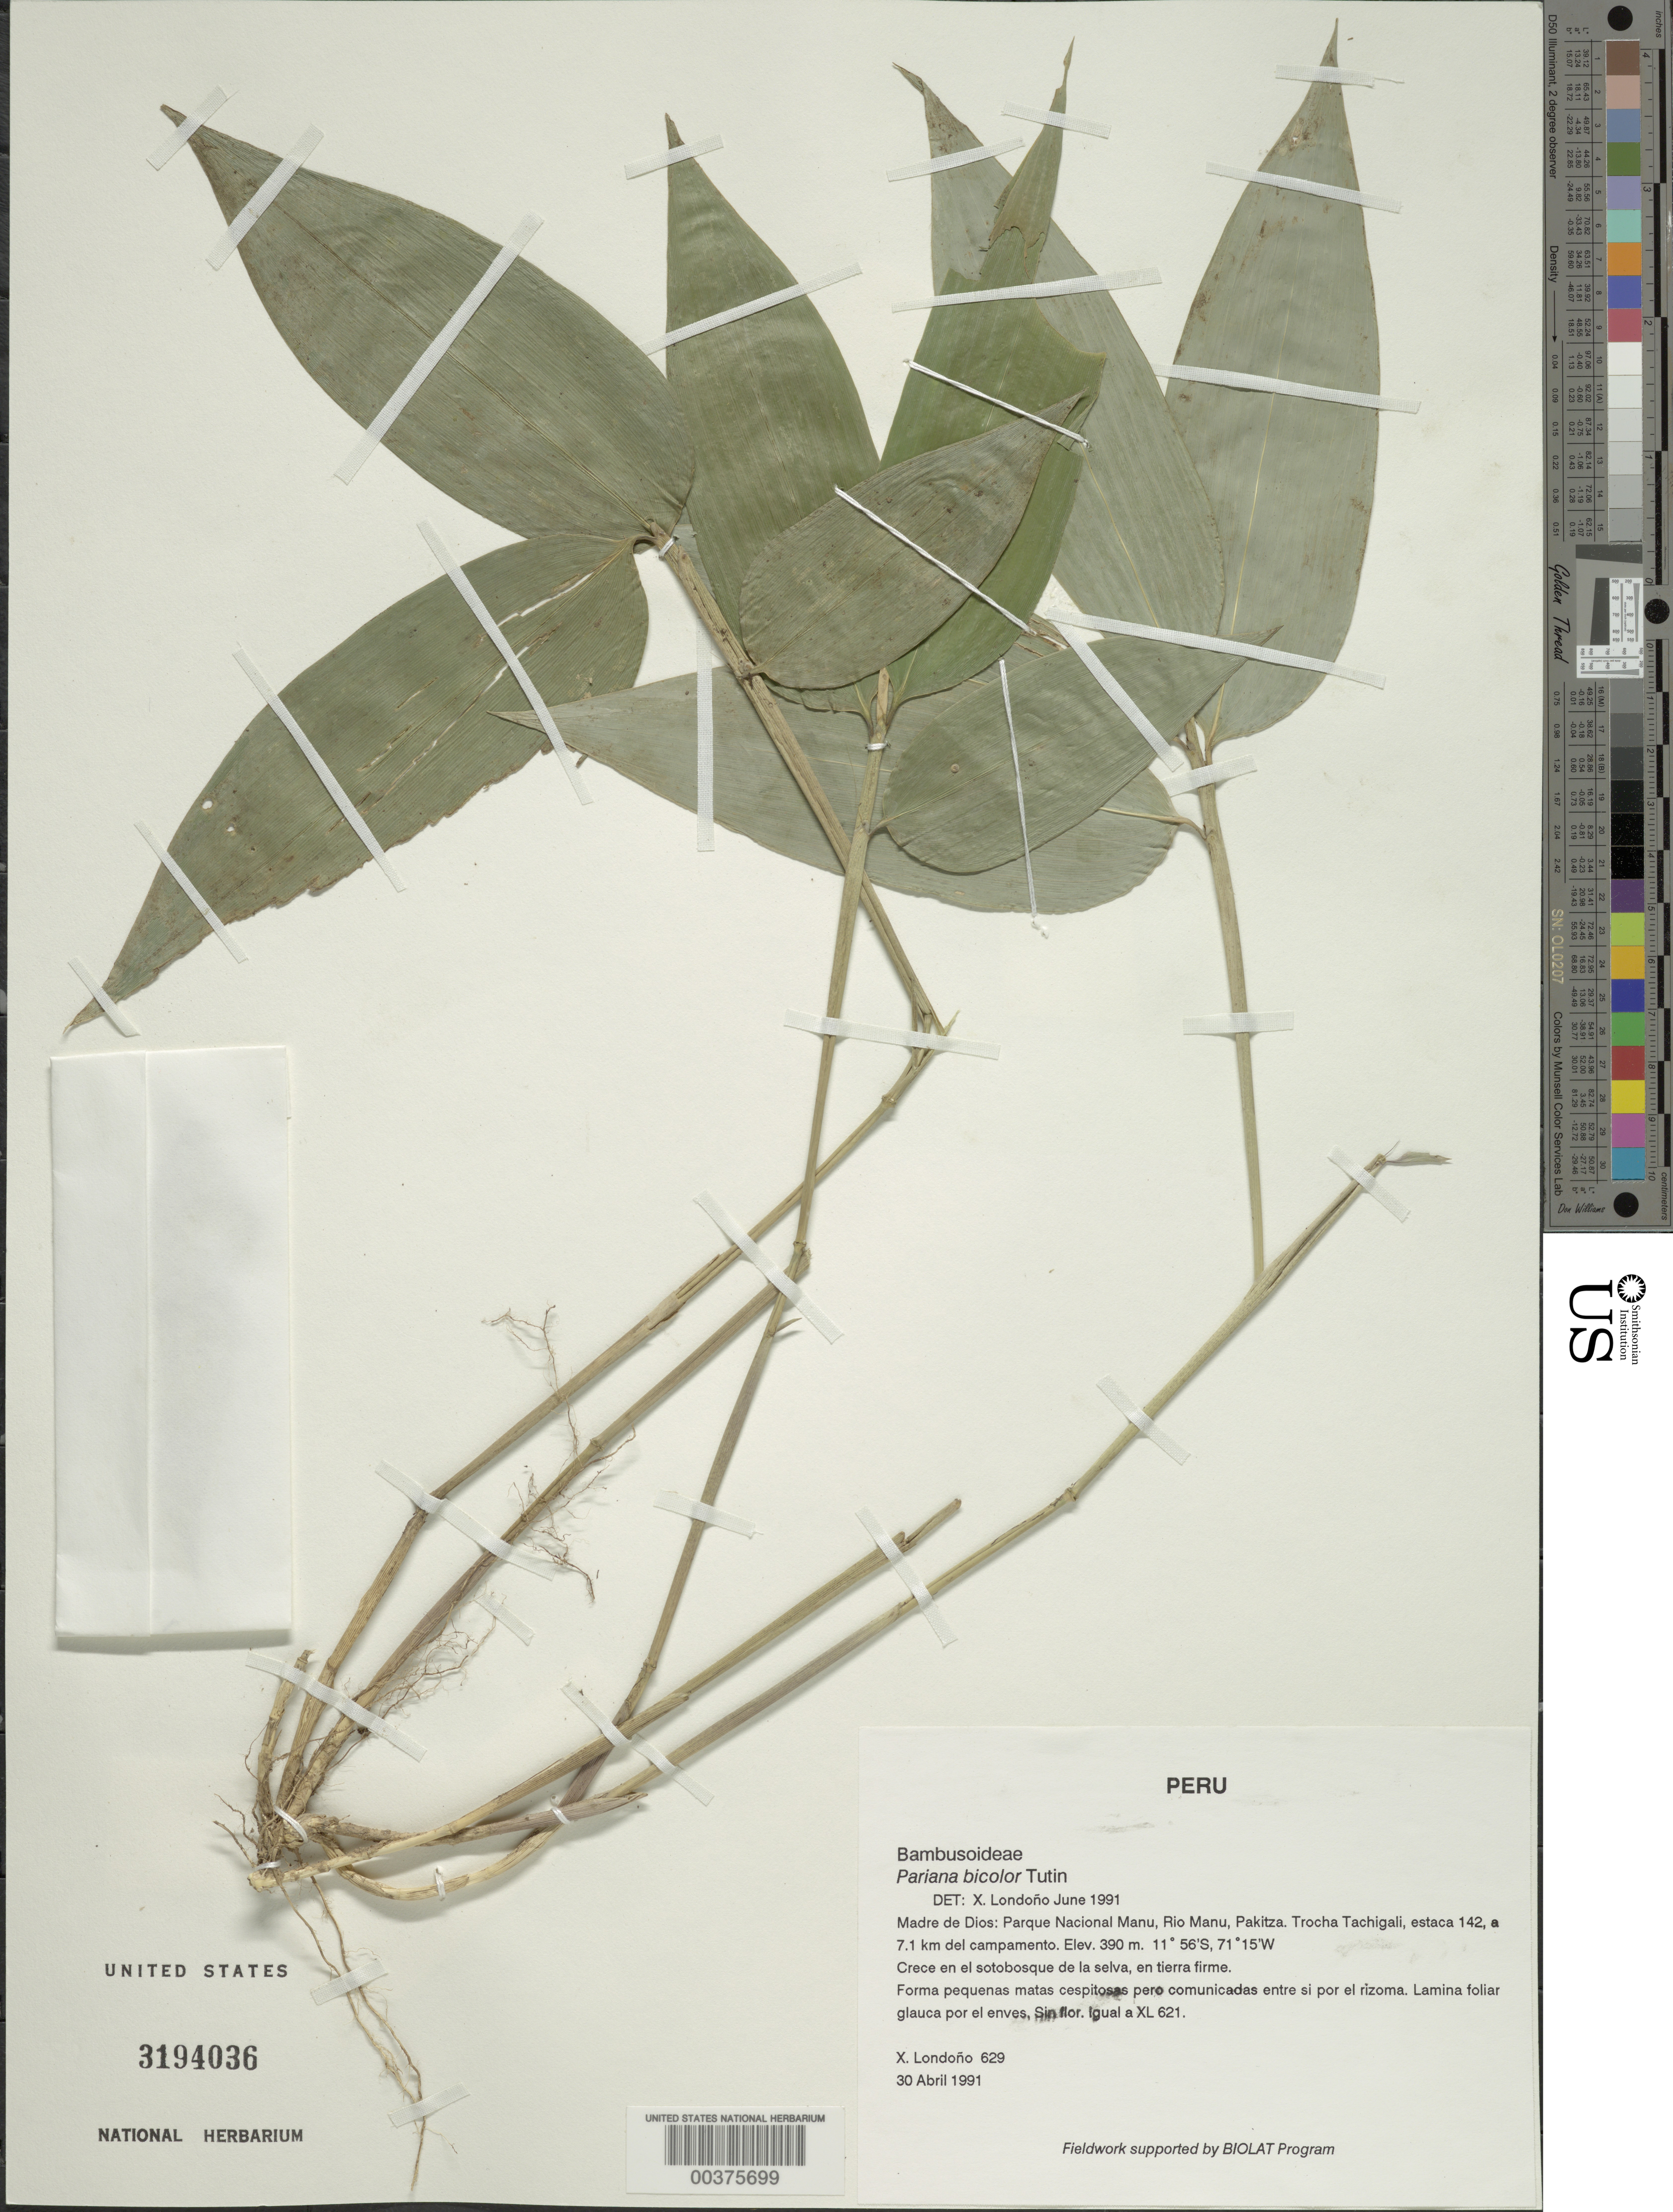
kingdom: Plantae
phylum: Tracheophyta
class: Liliopsida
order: Poales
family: Poaceae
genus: Pariana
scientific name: Pariana bicolor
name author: Tutin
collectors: X. Londoño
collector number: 629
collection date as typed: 30 Apr 1991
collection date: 1991-04-30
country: Peru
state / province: Madre de Dios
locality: Parque nacional manu, rio manu, pakitza; trocha tachigali, estaca 142, a 7.1 km del campamento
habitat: En el sotobosque de la selva, en tierra firme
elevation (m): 390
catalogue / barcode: US 3194036